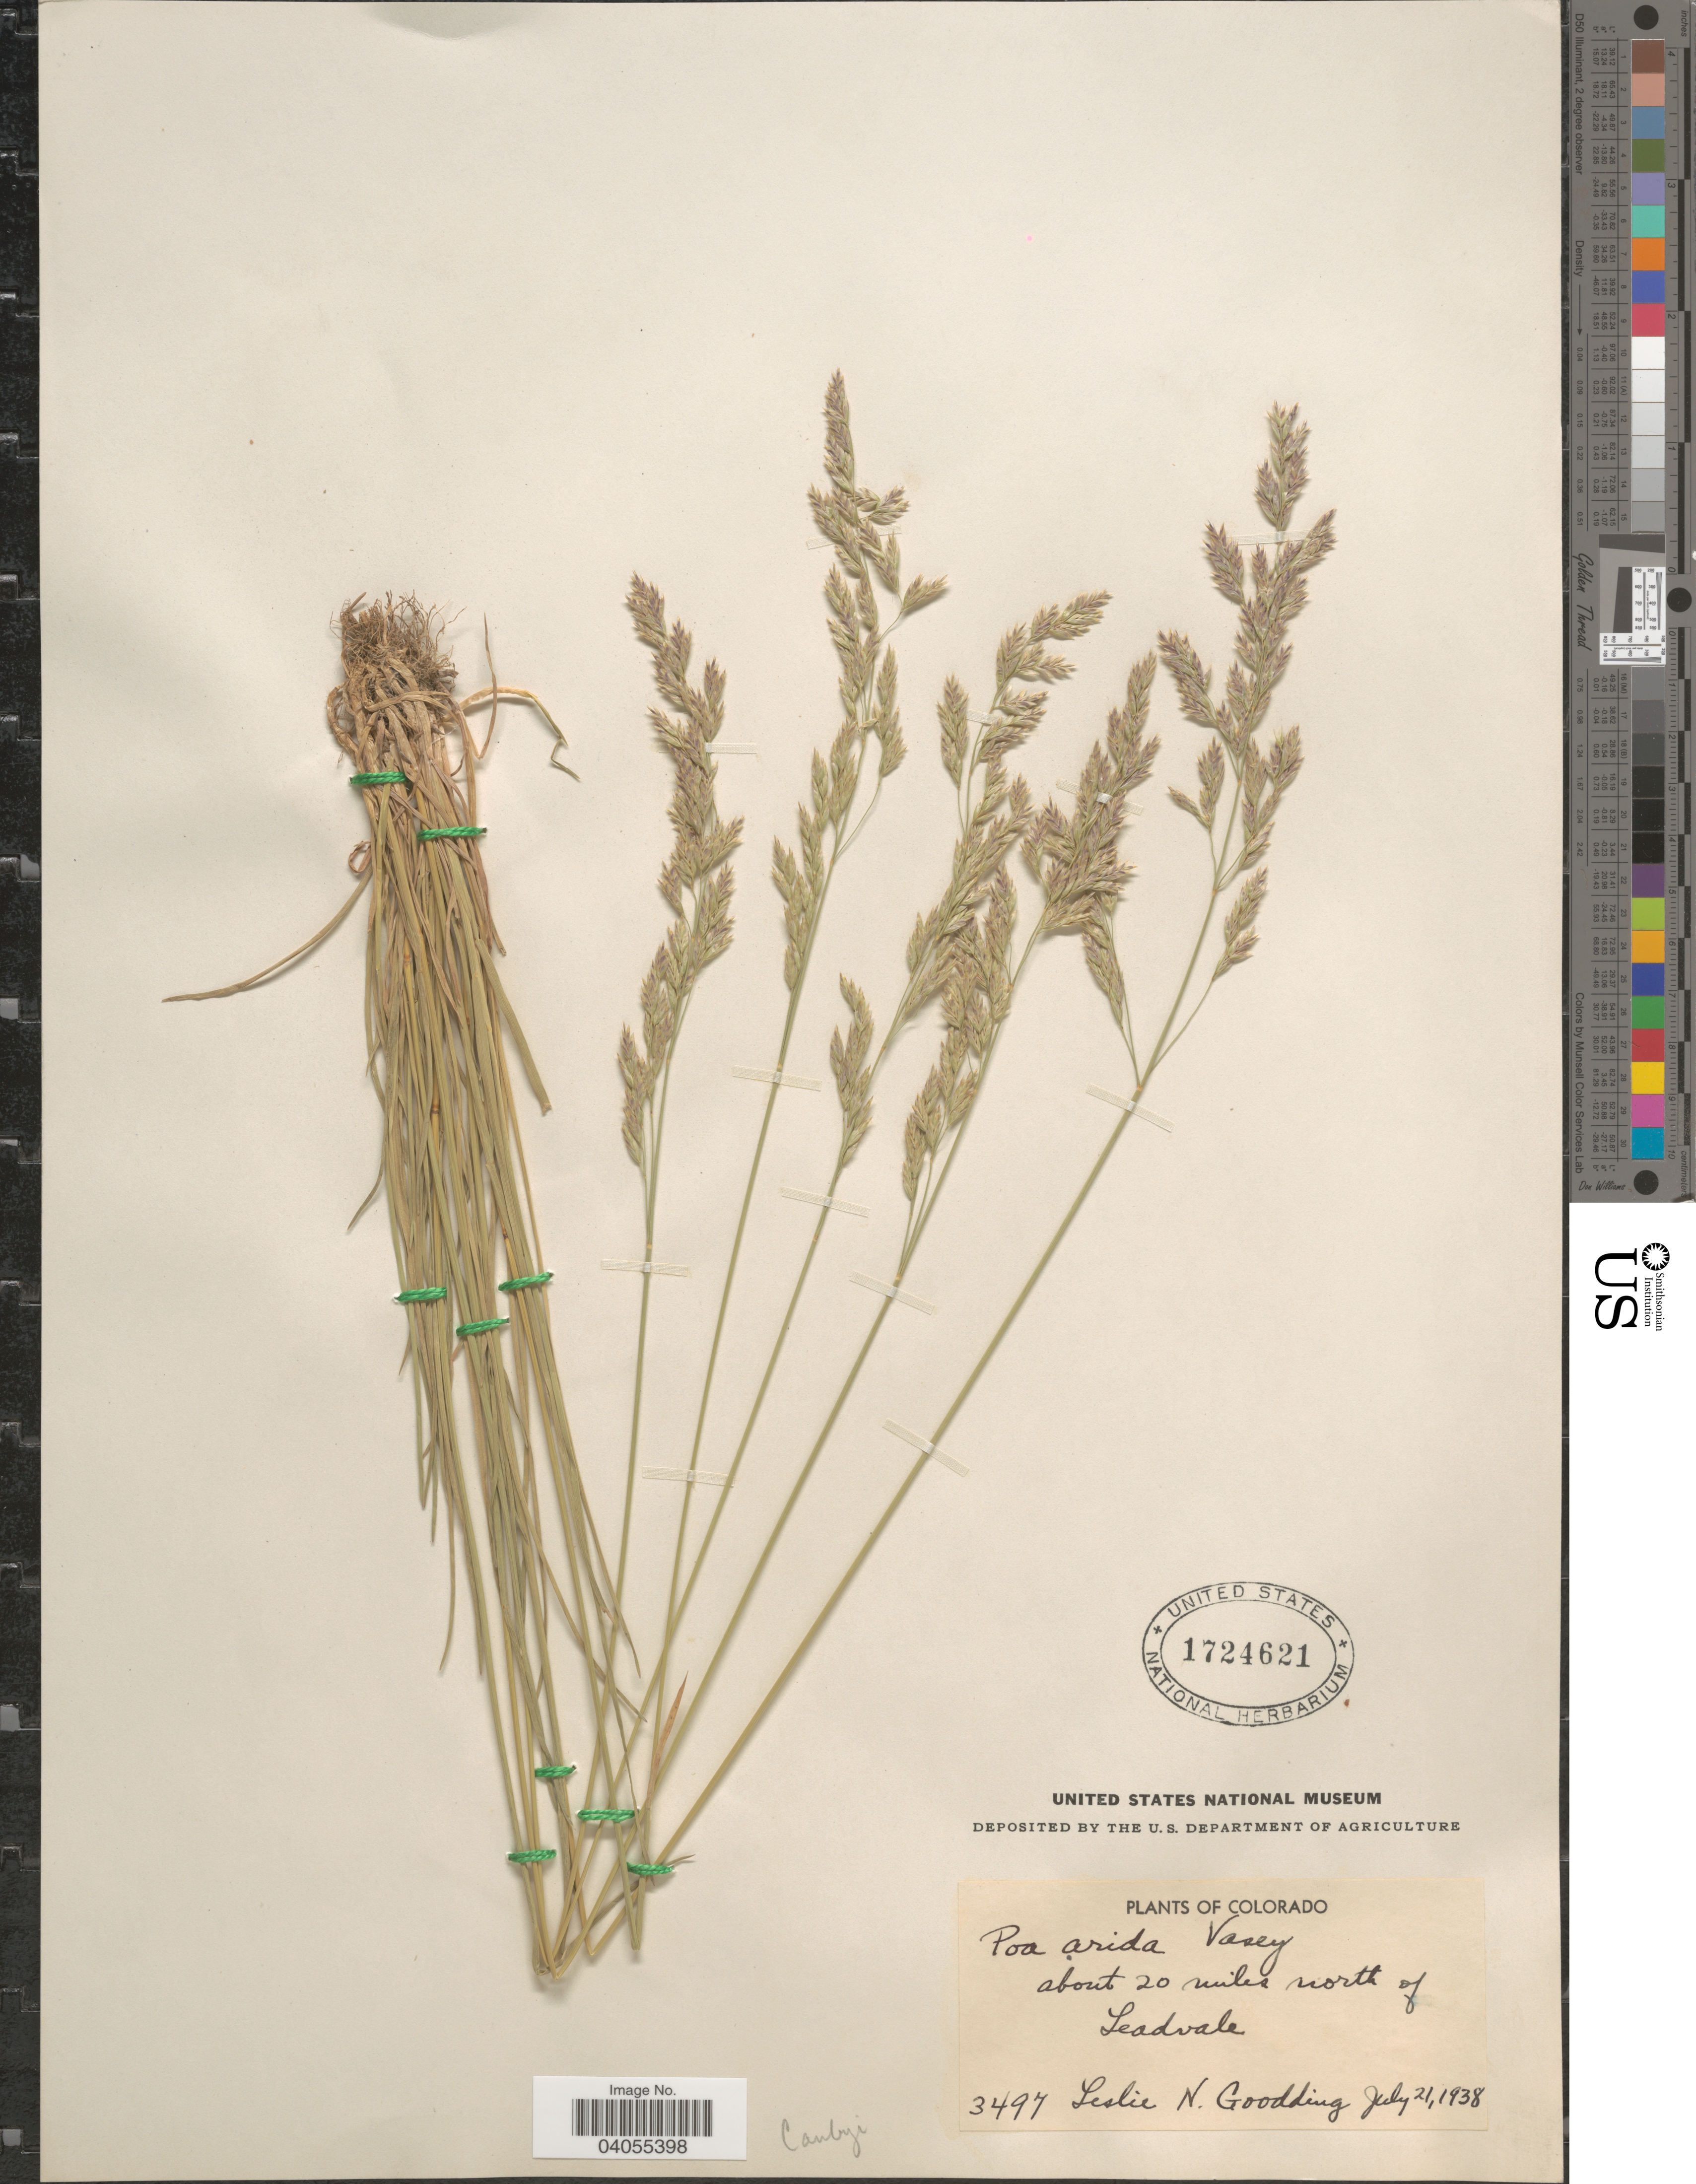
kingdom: Plantae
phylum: Tracheophyta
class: Liliopsida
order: Poales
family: Poaceae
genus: Poa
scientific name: Poa arida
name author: Vasey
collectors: L. N. Goodding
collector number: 3497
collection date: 1938-07-21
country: United States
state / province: Colorado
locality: About 20 miles north of Leadvale.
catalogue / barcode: US 1724621